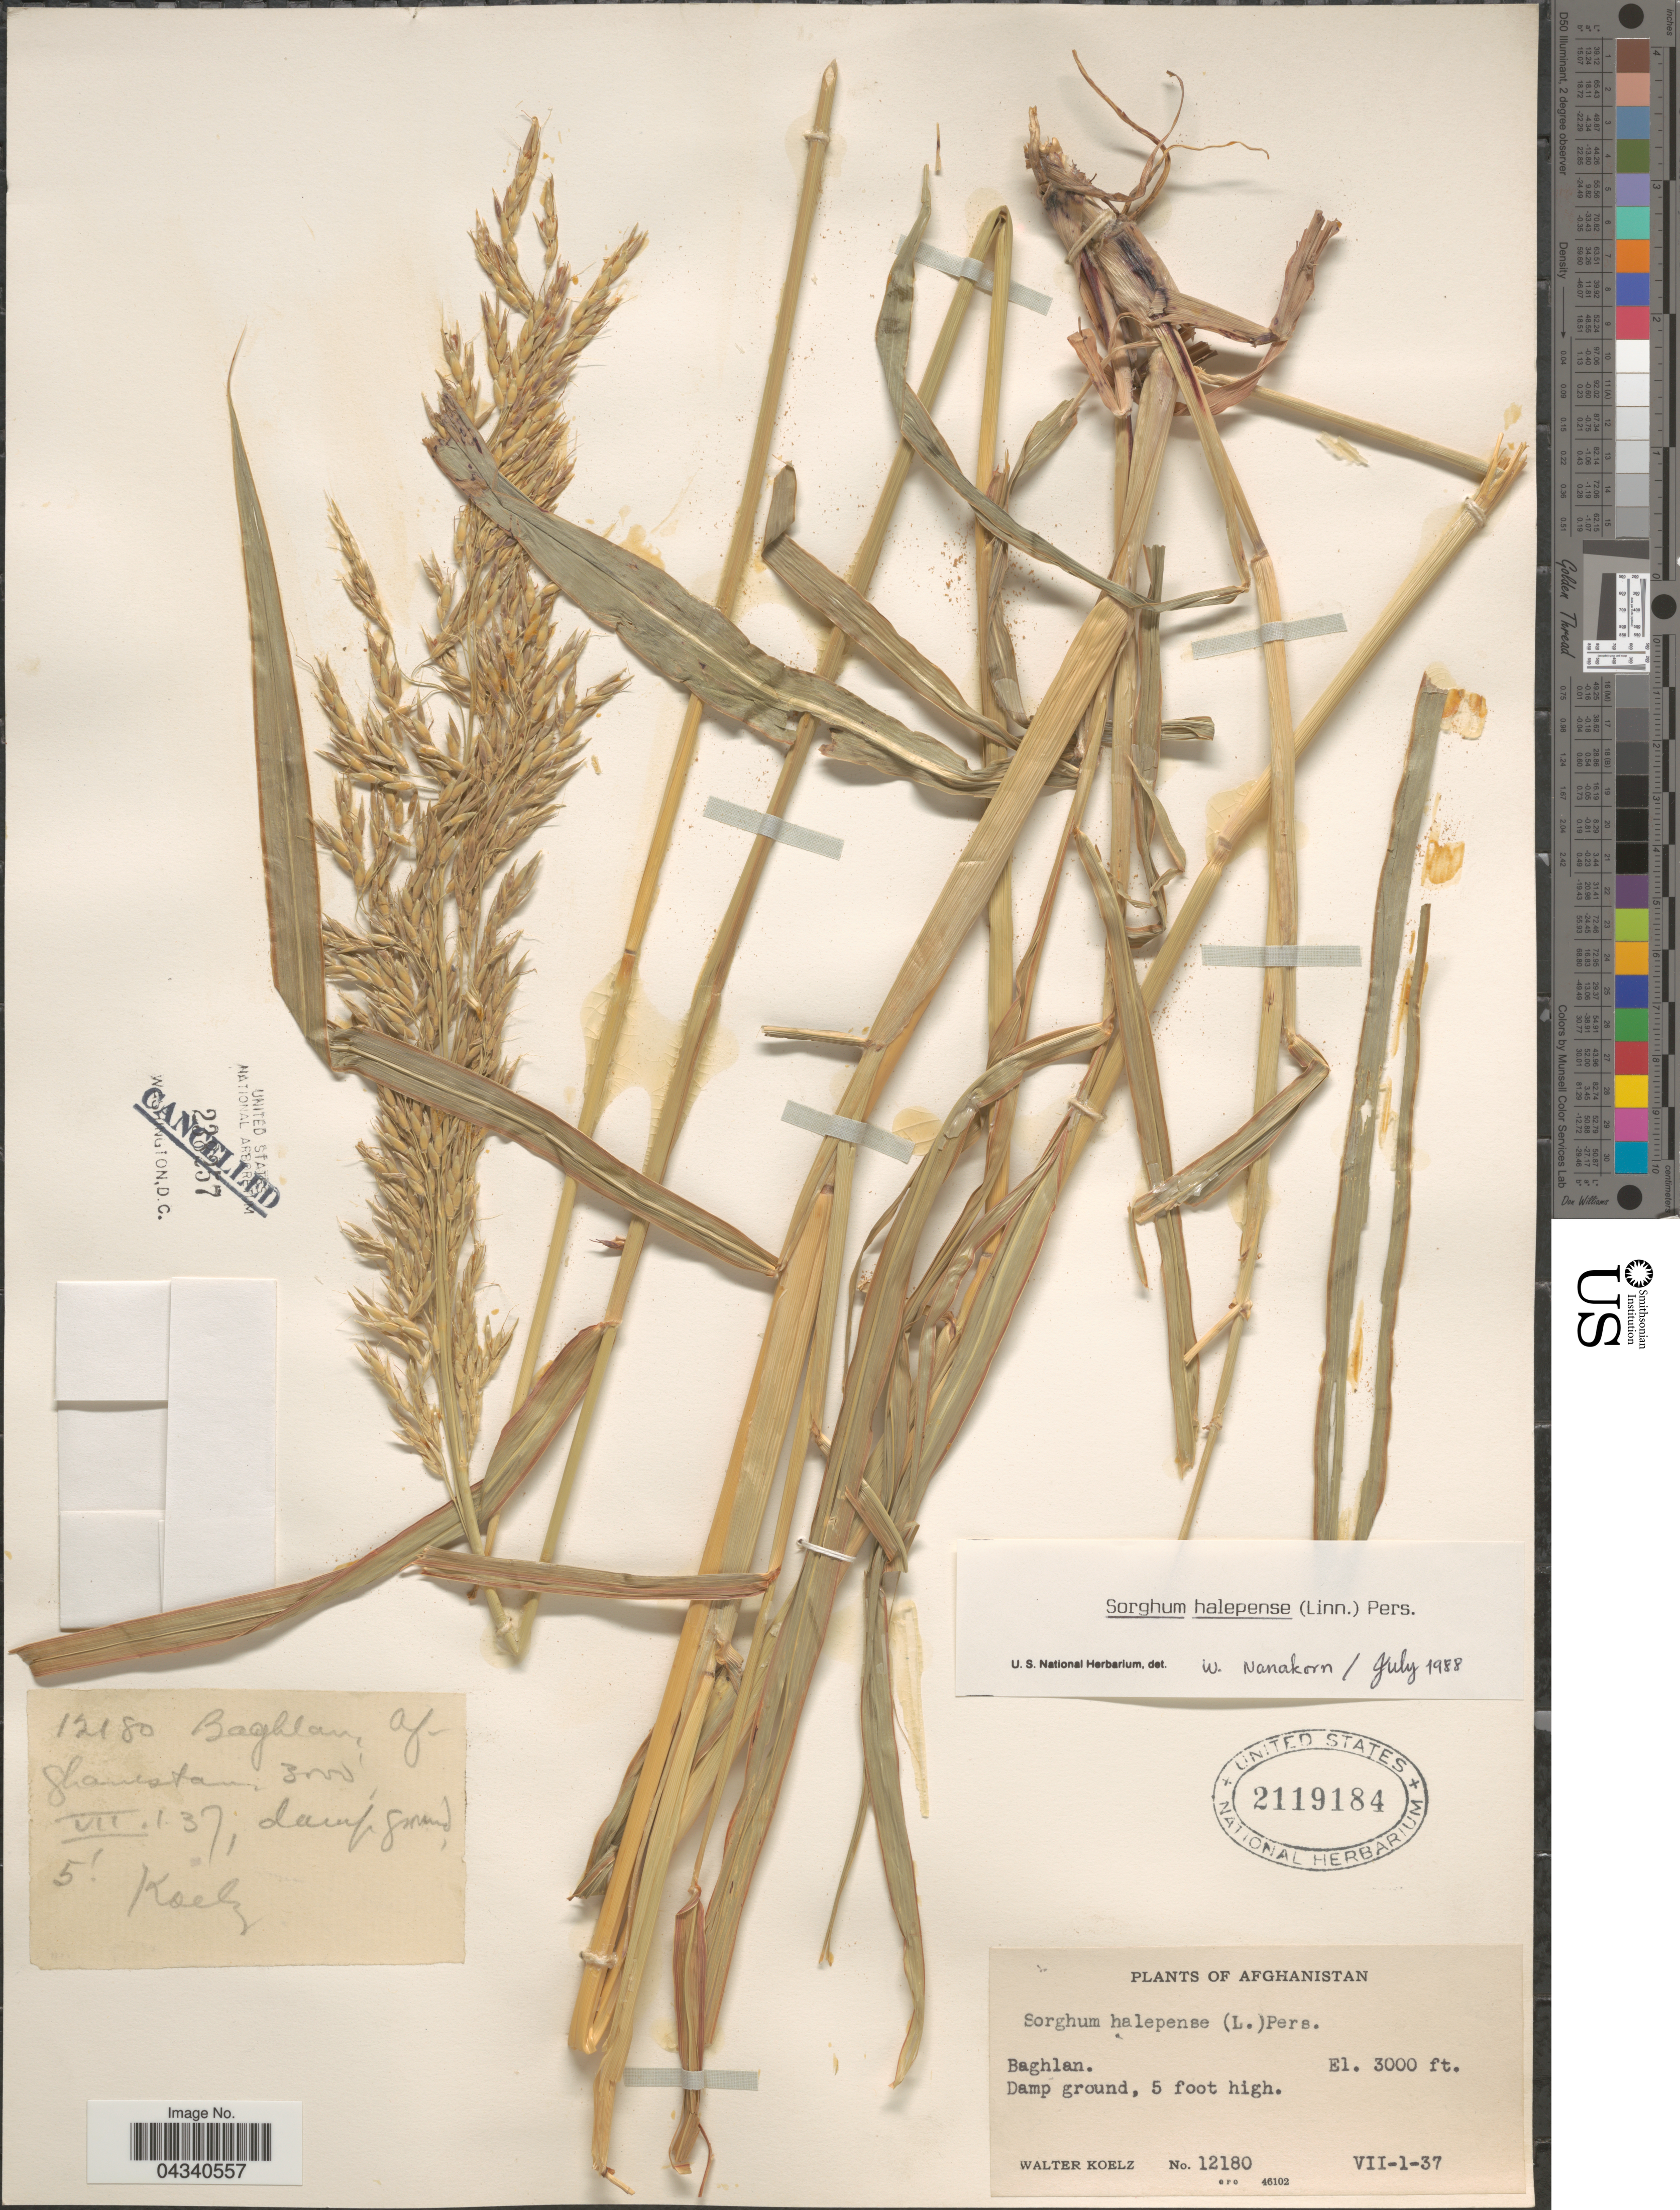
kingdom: Plantae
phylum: Tracheophyta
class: Liliopsida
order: Poales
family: Poaceae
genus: Sorghum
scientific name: Sorghum halepense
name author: (L.) Pers.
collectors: W. N. Koelz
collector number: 12180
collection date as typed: Transcribed d/m/y: 1/7/37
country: Afghanistan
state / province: Baghlan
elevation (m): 914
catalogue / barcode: US 2119184